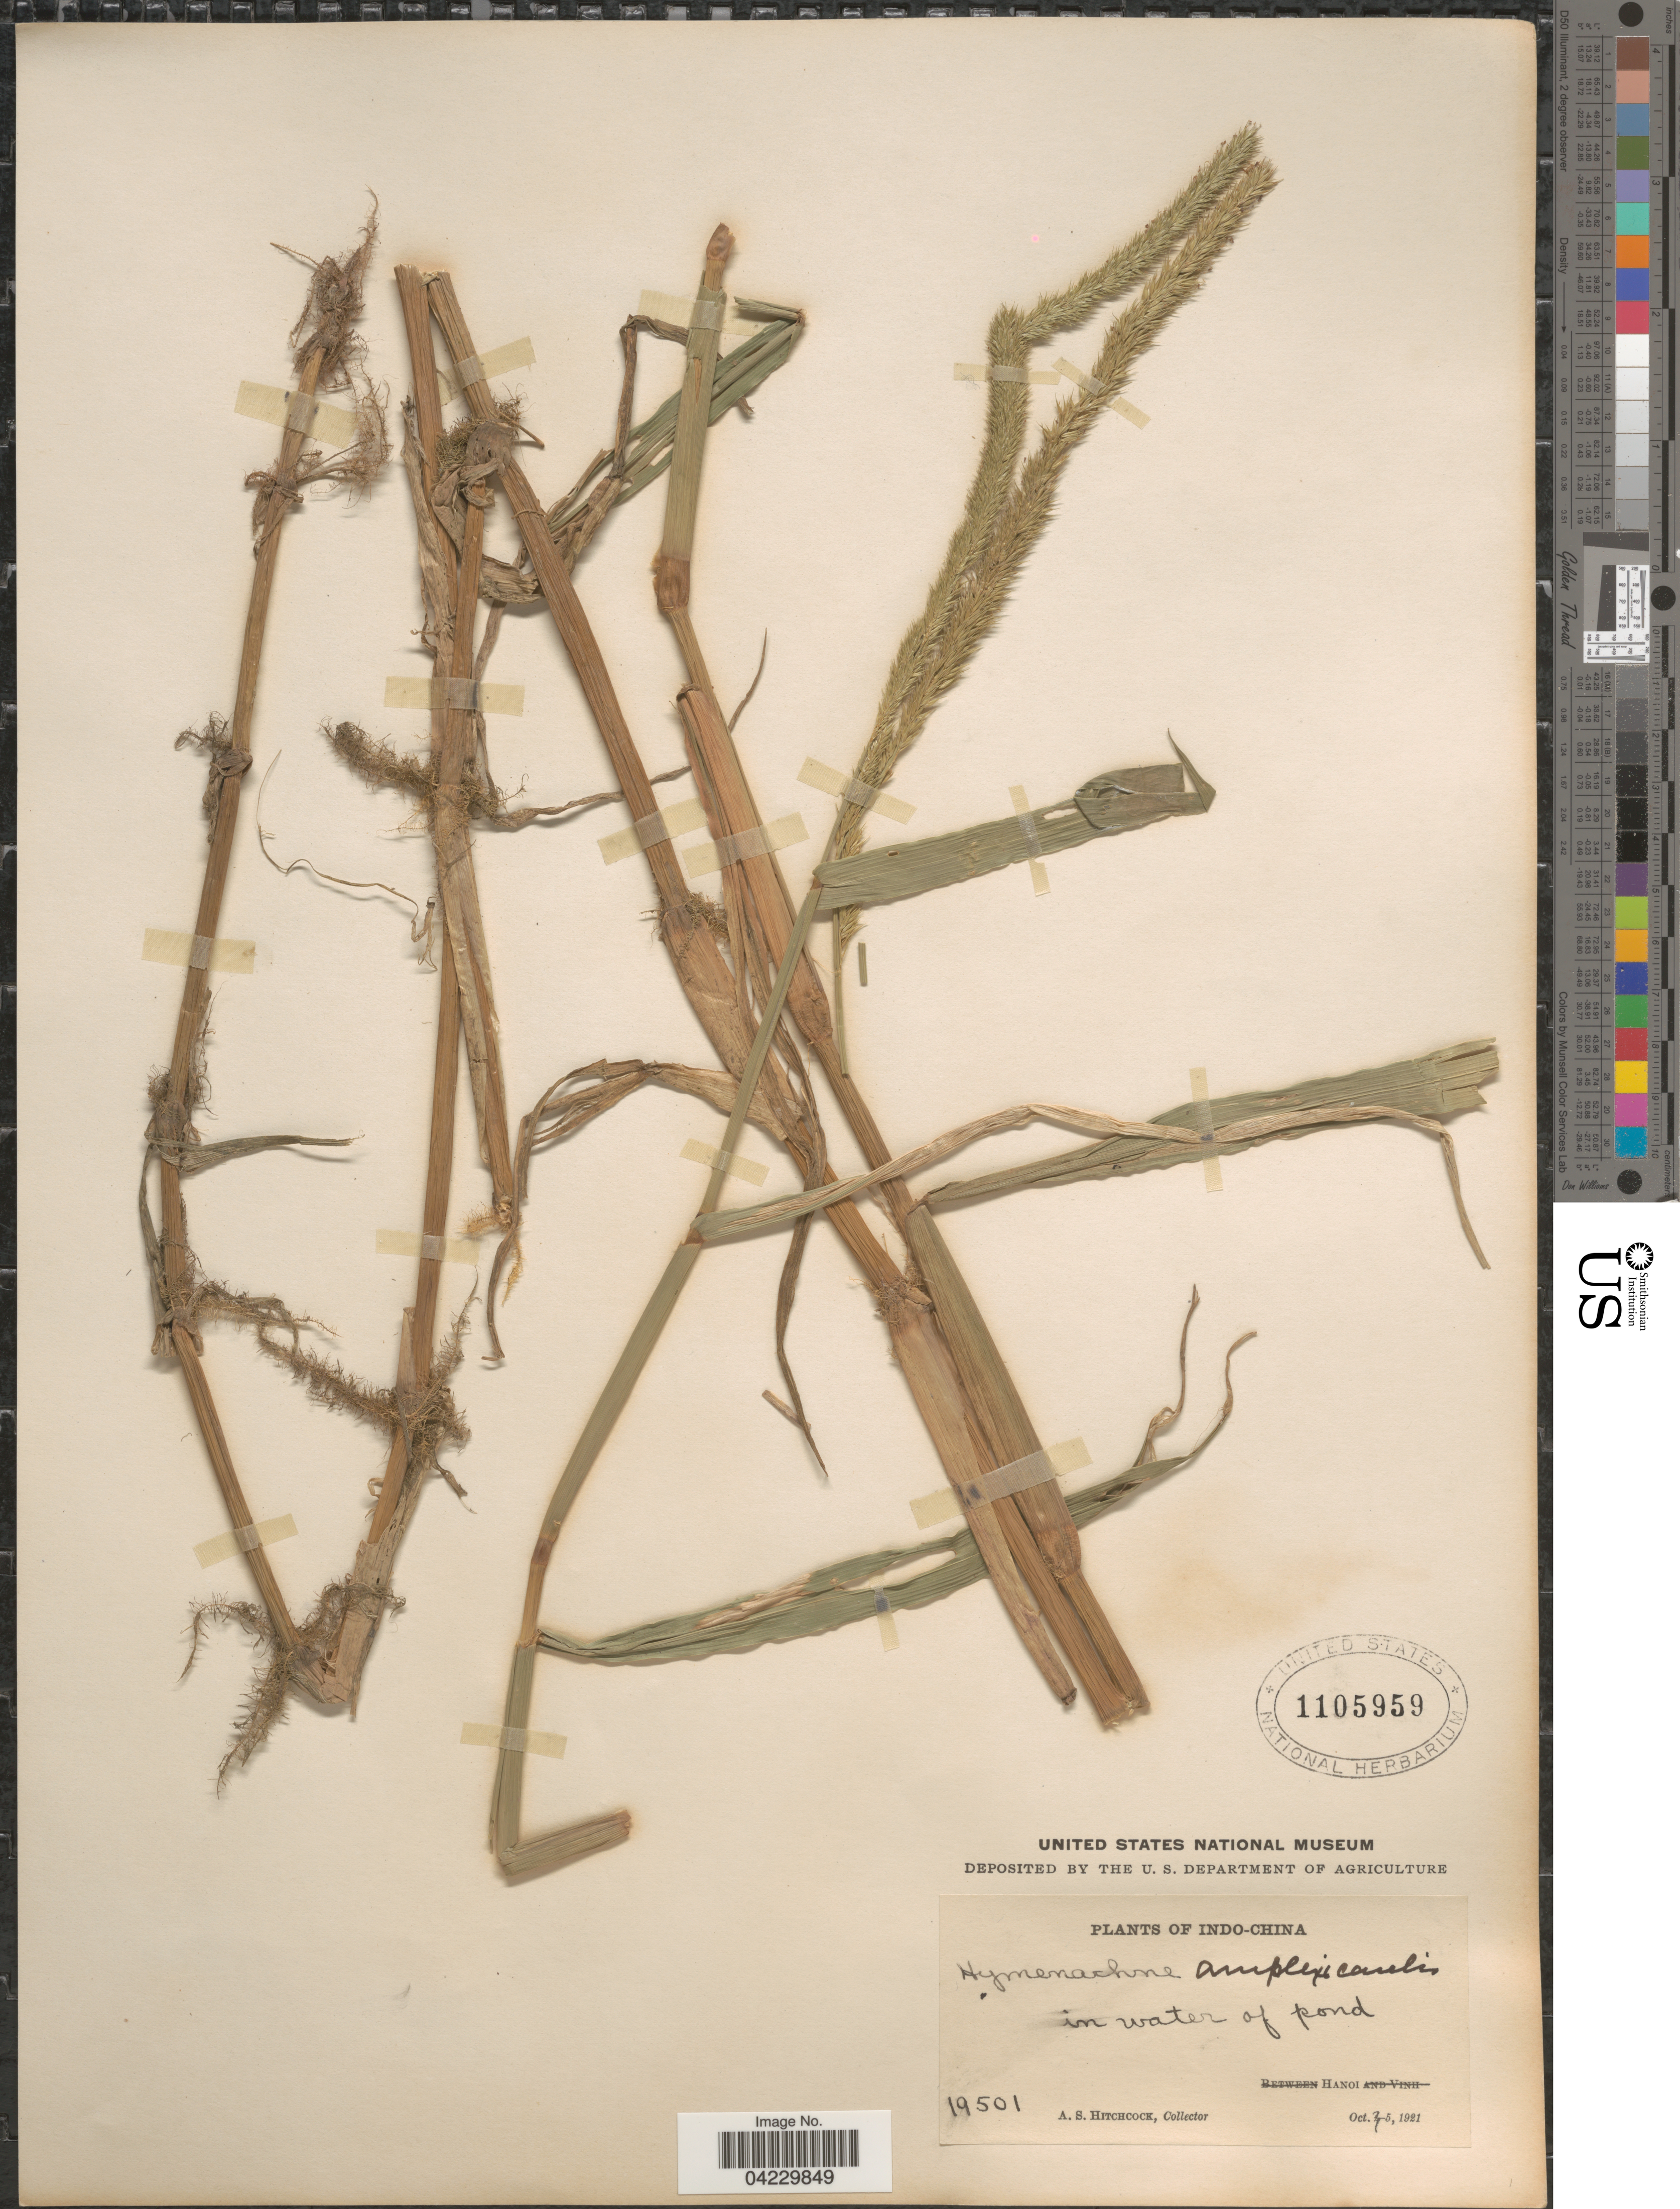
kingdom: Plantae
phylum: Tracheophyta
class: Liliopsida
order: Poales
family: Poaceae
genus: Hymenachne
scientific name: Hymenachne amplexicaulis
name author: (Rudge) Nees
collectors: A. S. Hitchcock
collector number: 19501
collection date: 1921-10-05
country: Vietnam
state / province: Ha Noi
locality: Indo-China. In water of pond. Hanoi.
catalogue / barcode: US 1105959